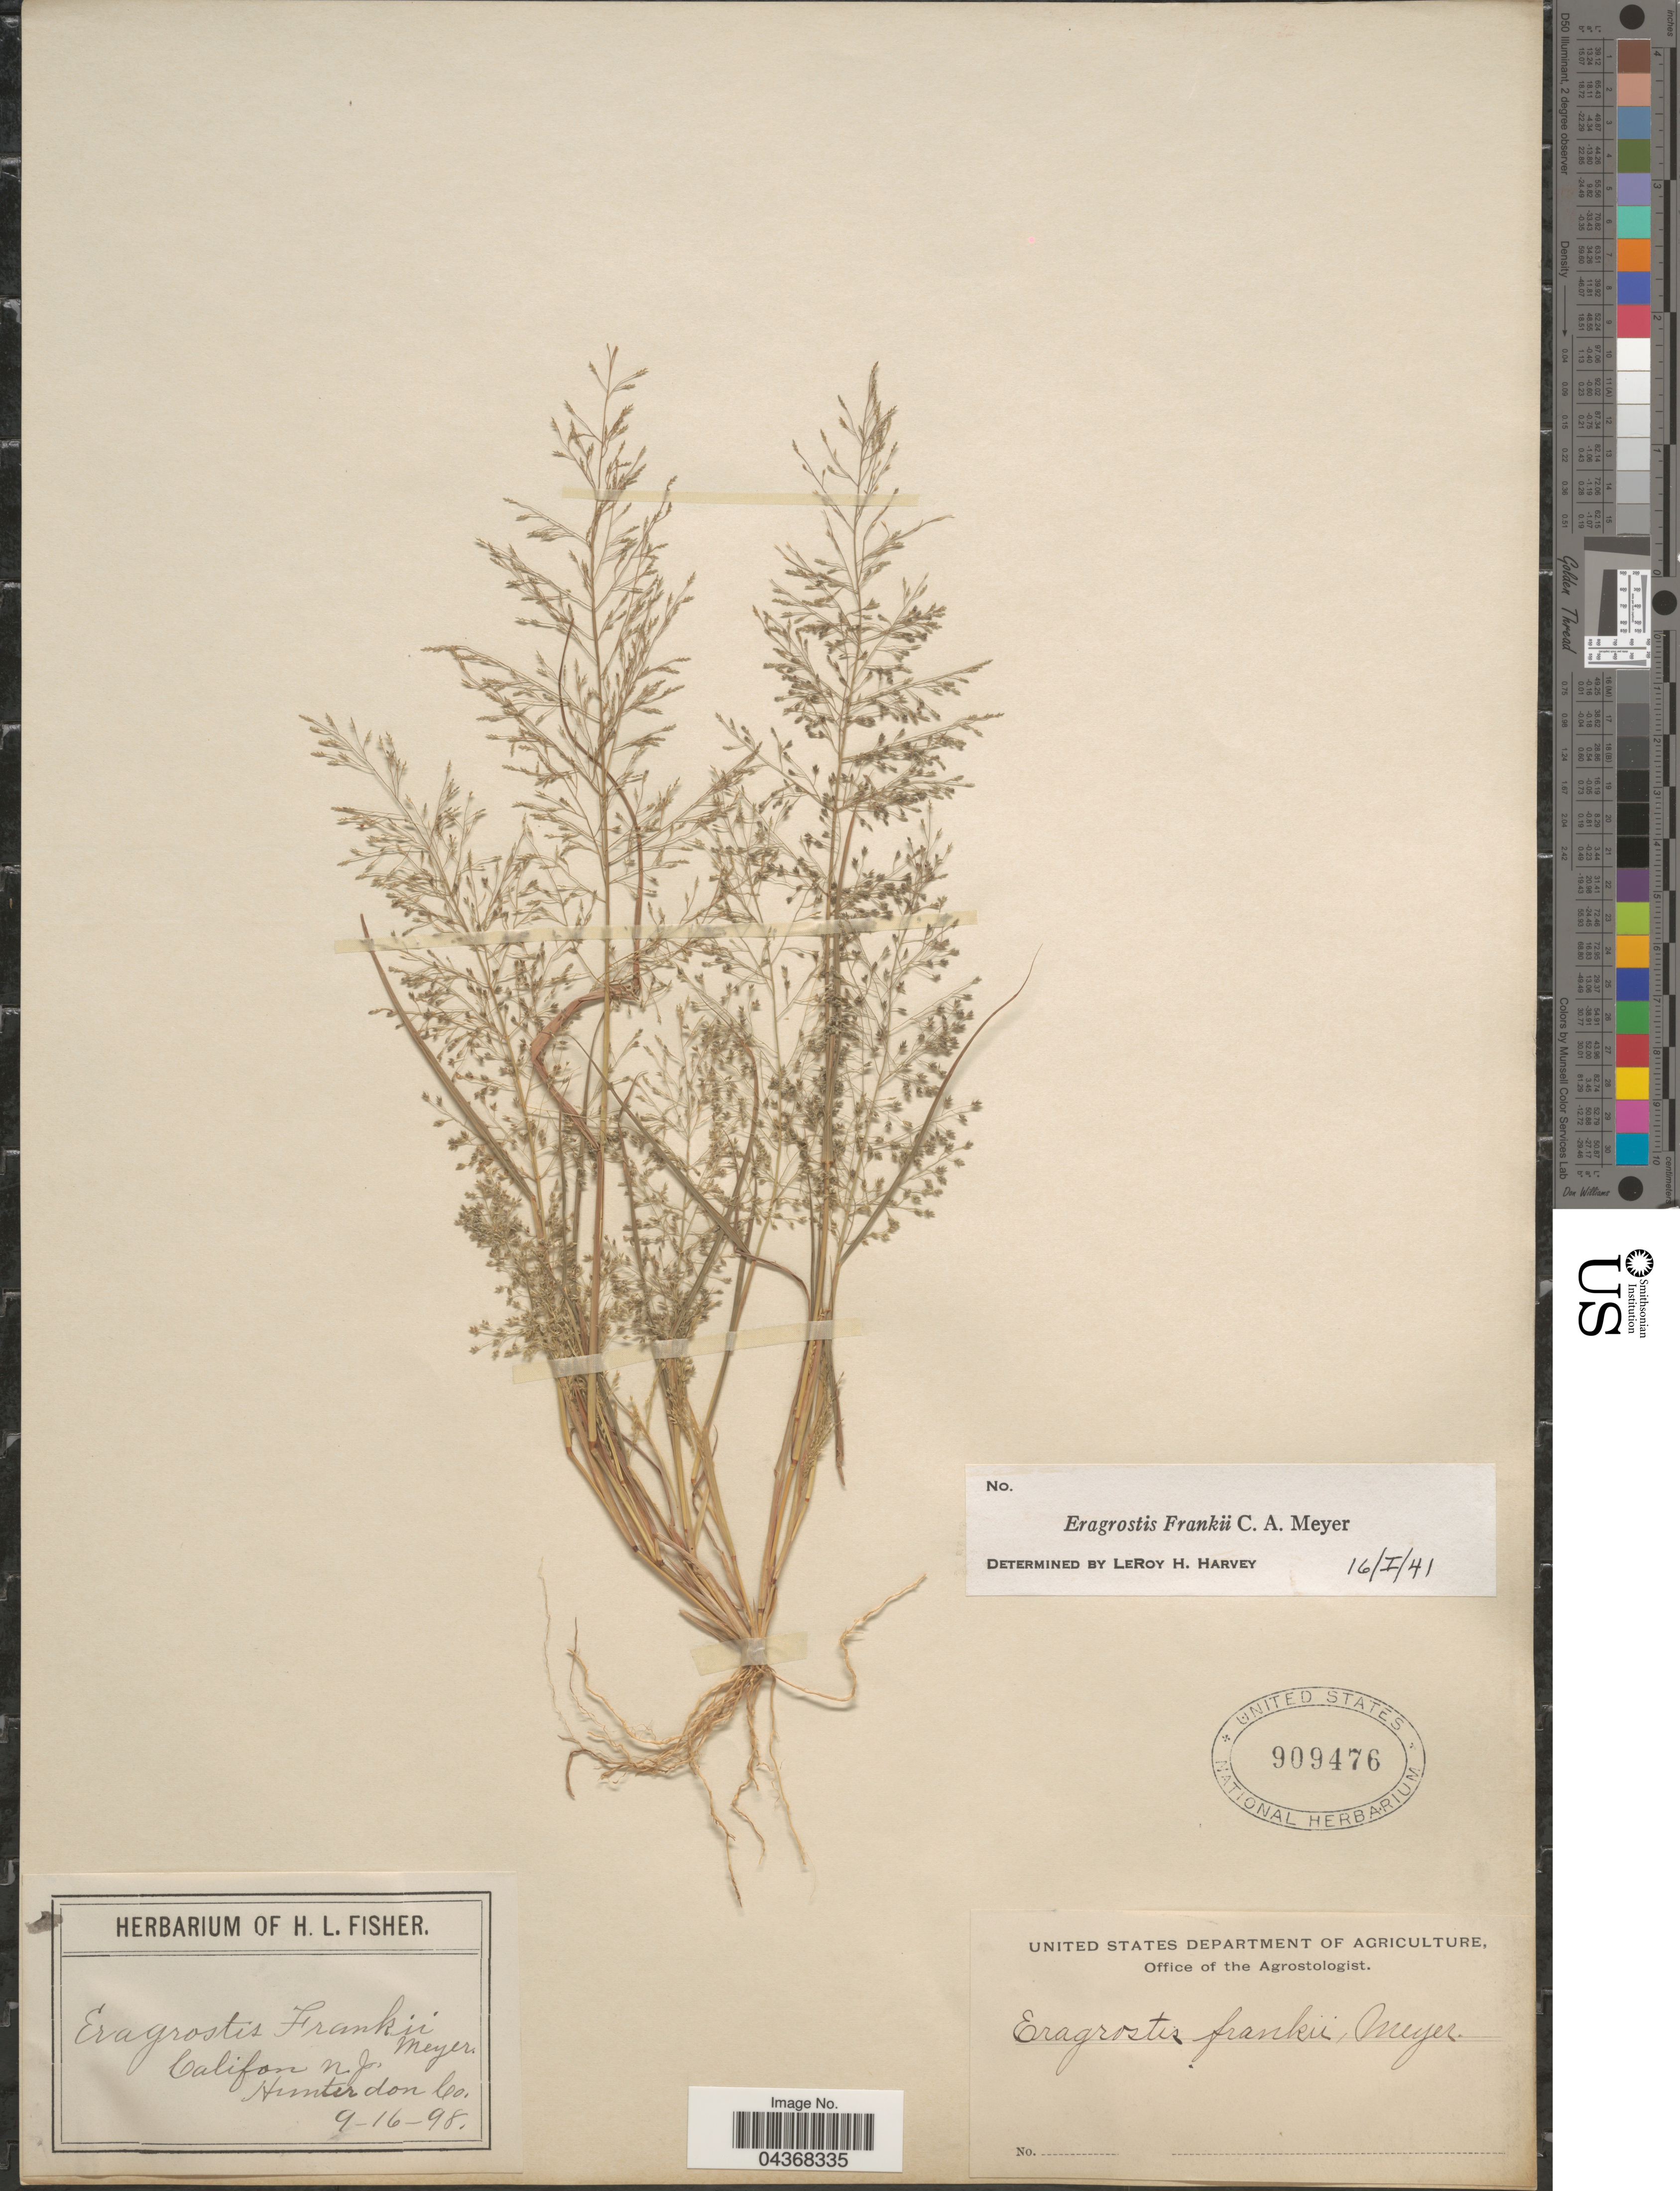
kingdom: Plantae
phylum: Tracheophyta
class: Liliopsida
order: Poales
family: Poaceae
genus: Eragrostis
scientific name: Eragrostis frankii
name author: C.A. Mey. ex Steud.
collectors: ex herb. of H. L. Fisher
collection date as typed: Transcribed d/m/y: 16/9/98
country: United States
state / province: New Jersey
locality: Califon. Hunterdon Co.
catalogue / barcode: US 909476